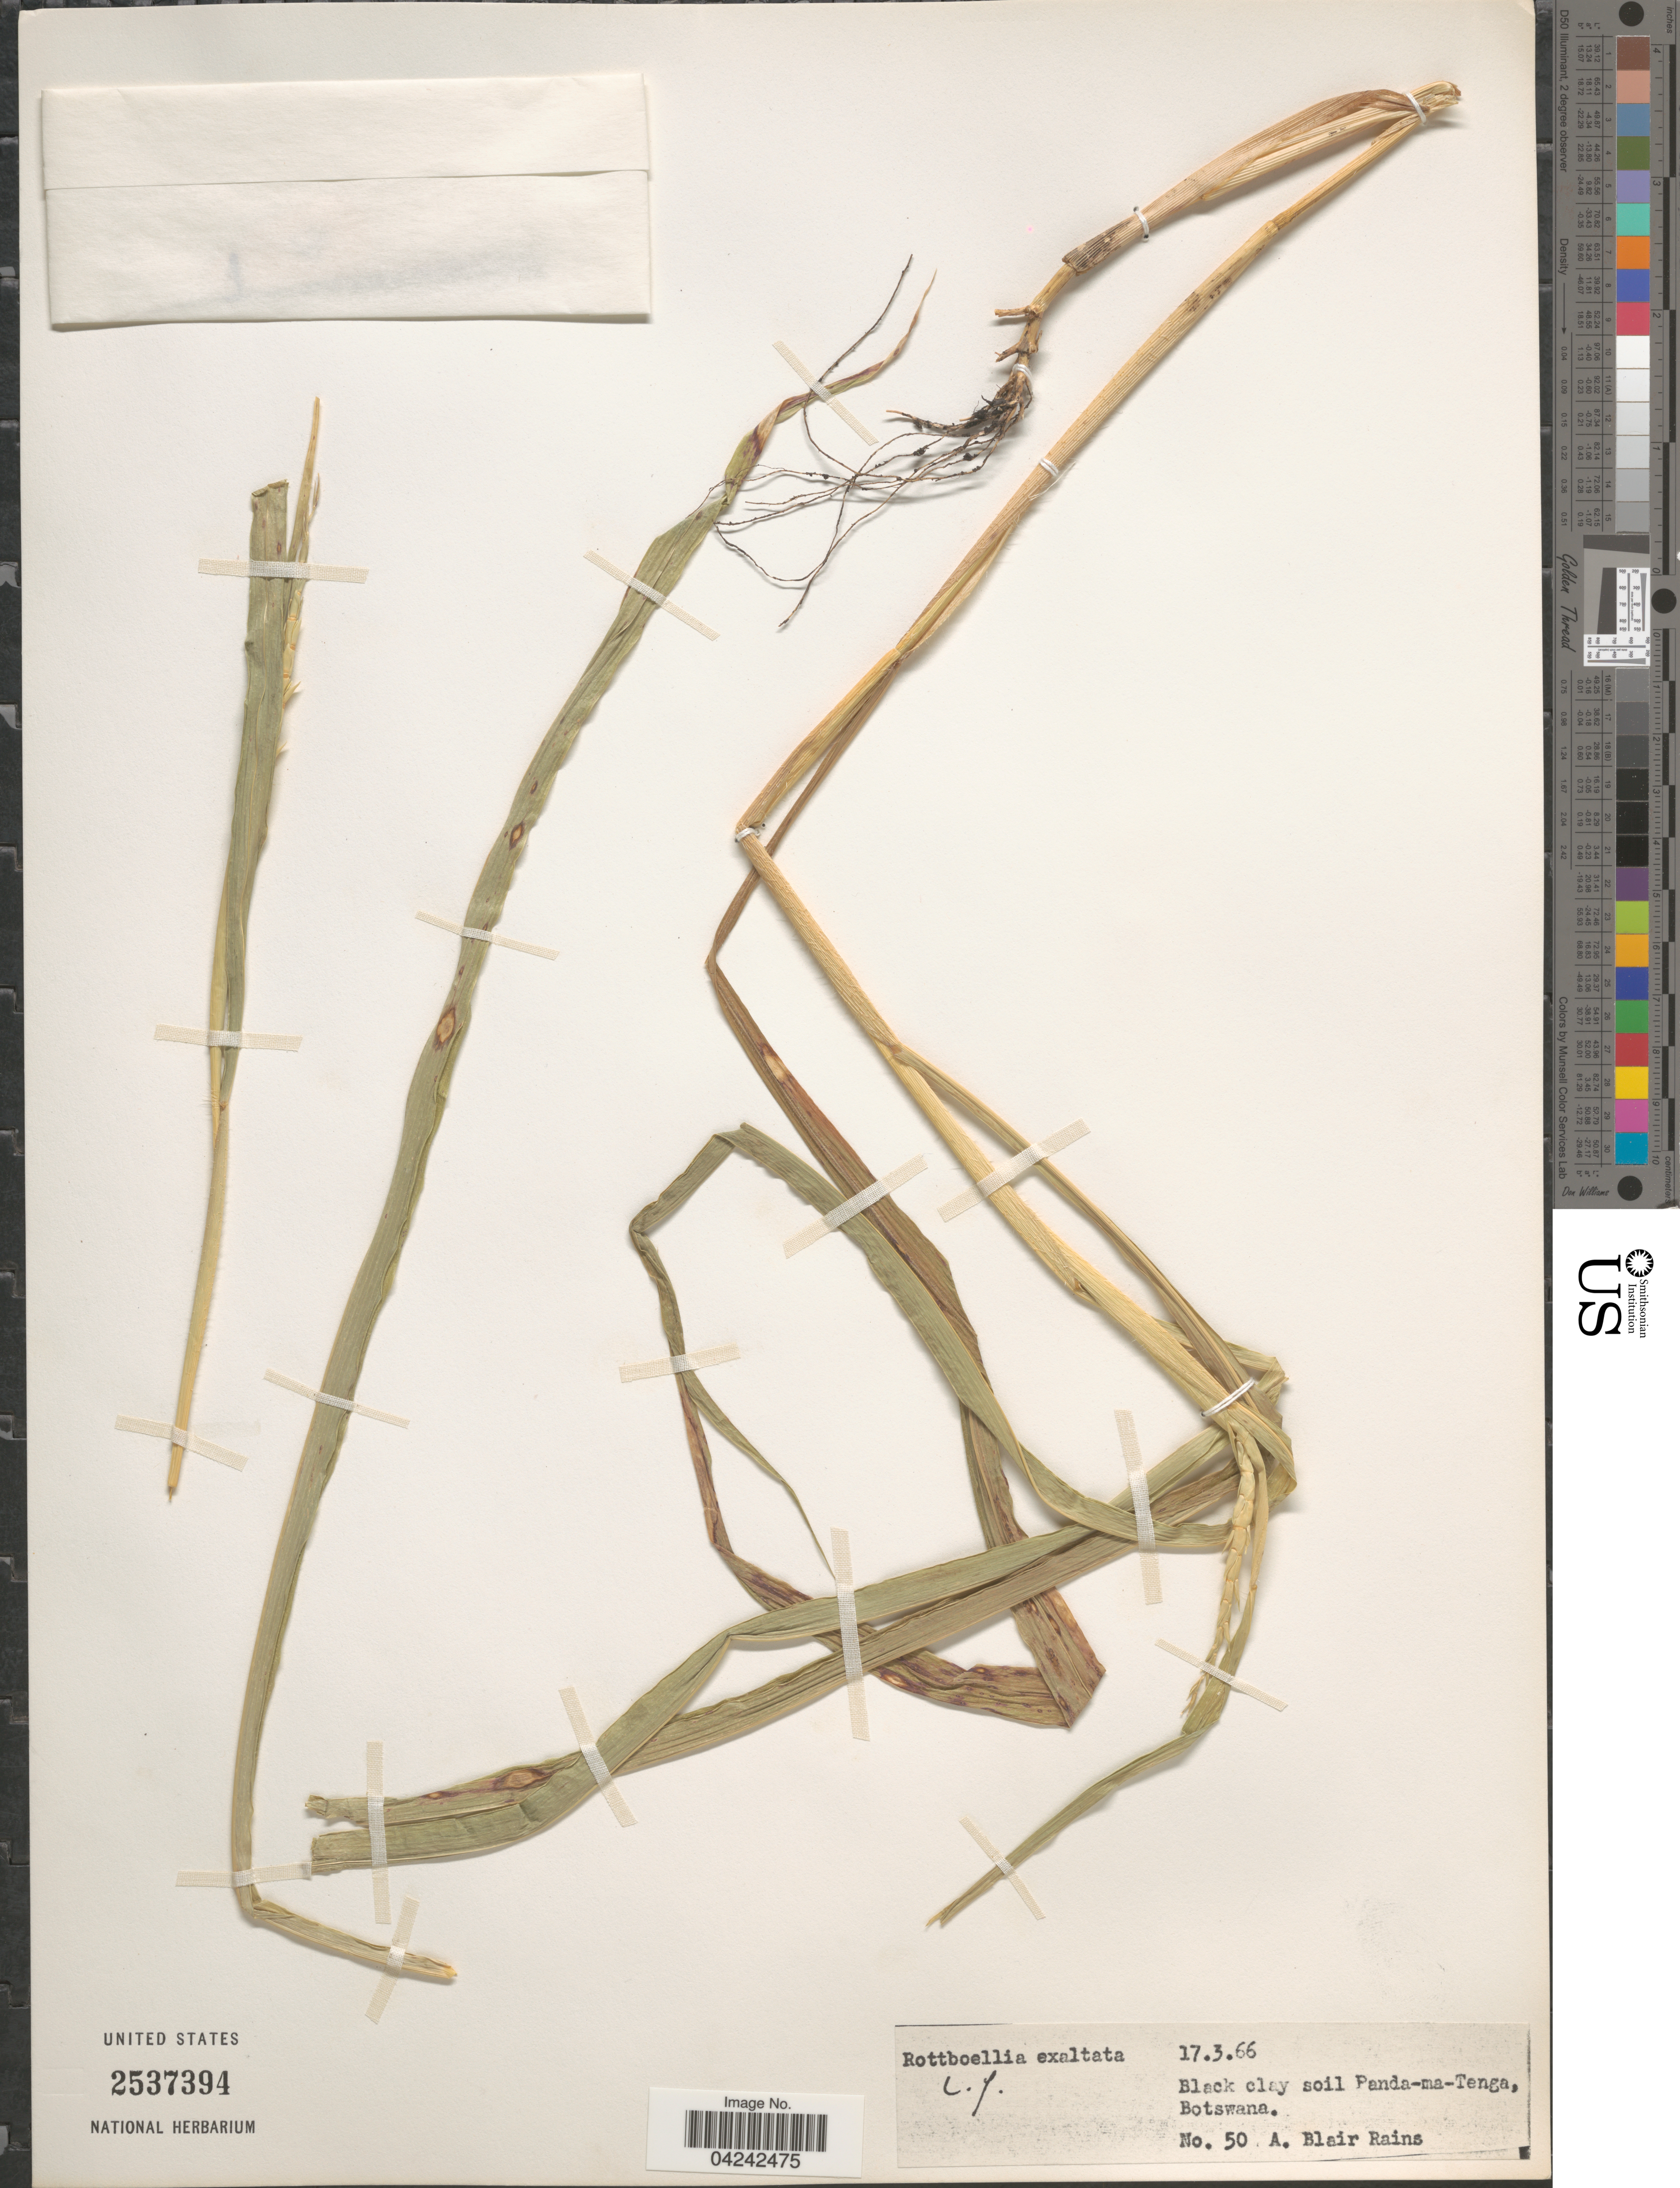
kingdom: Plantae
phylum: Tracheophyta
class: Liliopsida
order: Poales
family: Poaceae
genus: Rottboellia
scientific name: Rottboellia cochinchinensis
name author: (Lour.) Clayton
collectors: A. Rains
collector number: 50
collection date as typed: Transcribed d/m/y: 17/3/66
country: Botswana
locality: Black clay soil Panda-ma-Tenga.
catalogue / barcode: US 2537394